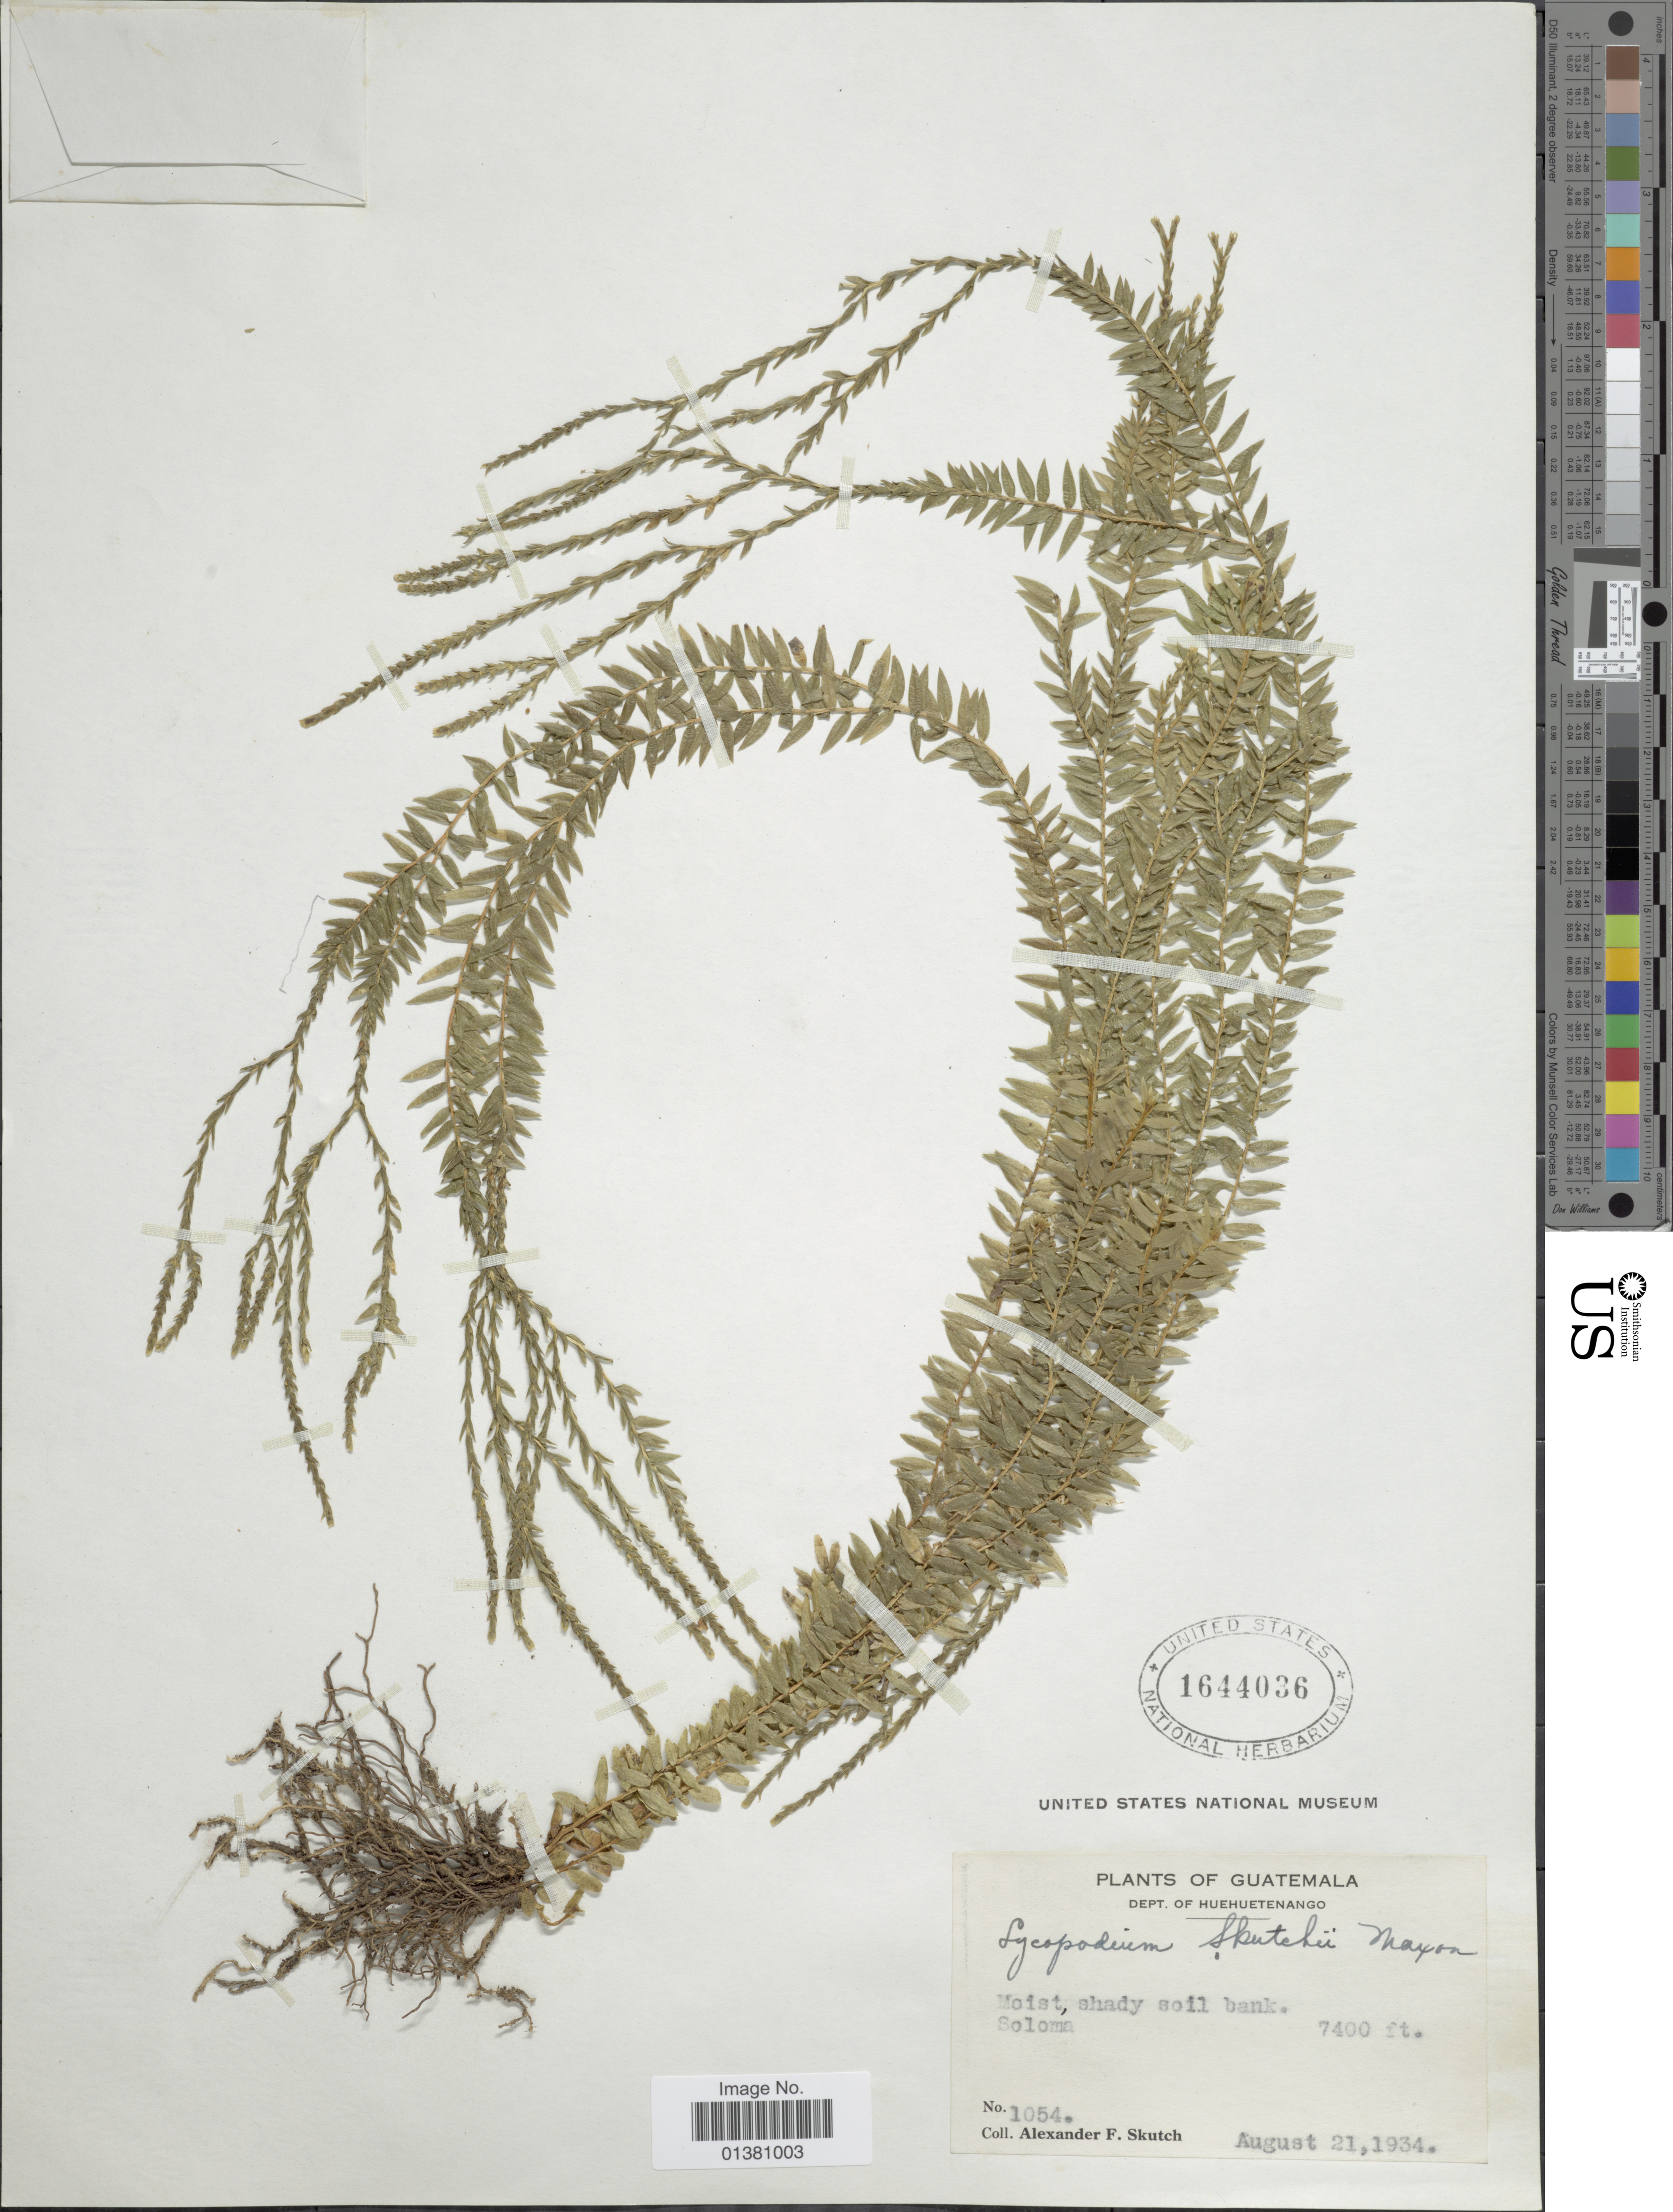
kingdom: Plantae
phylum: Tracheophyta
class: Lycopodiopsida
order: Lycopodiales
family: Lycopodiaceae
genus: Phlegmariurus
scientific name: Phlegmariurus myrsinites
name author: (Lam.) B. Øllg.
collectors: A. F. Skutch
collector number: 1054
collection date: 1934-08-21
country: Guatemala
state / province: Huehuetenango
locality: Dept of Huehuetenango, Soloma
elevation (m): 2256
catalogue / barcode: US 1644036